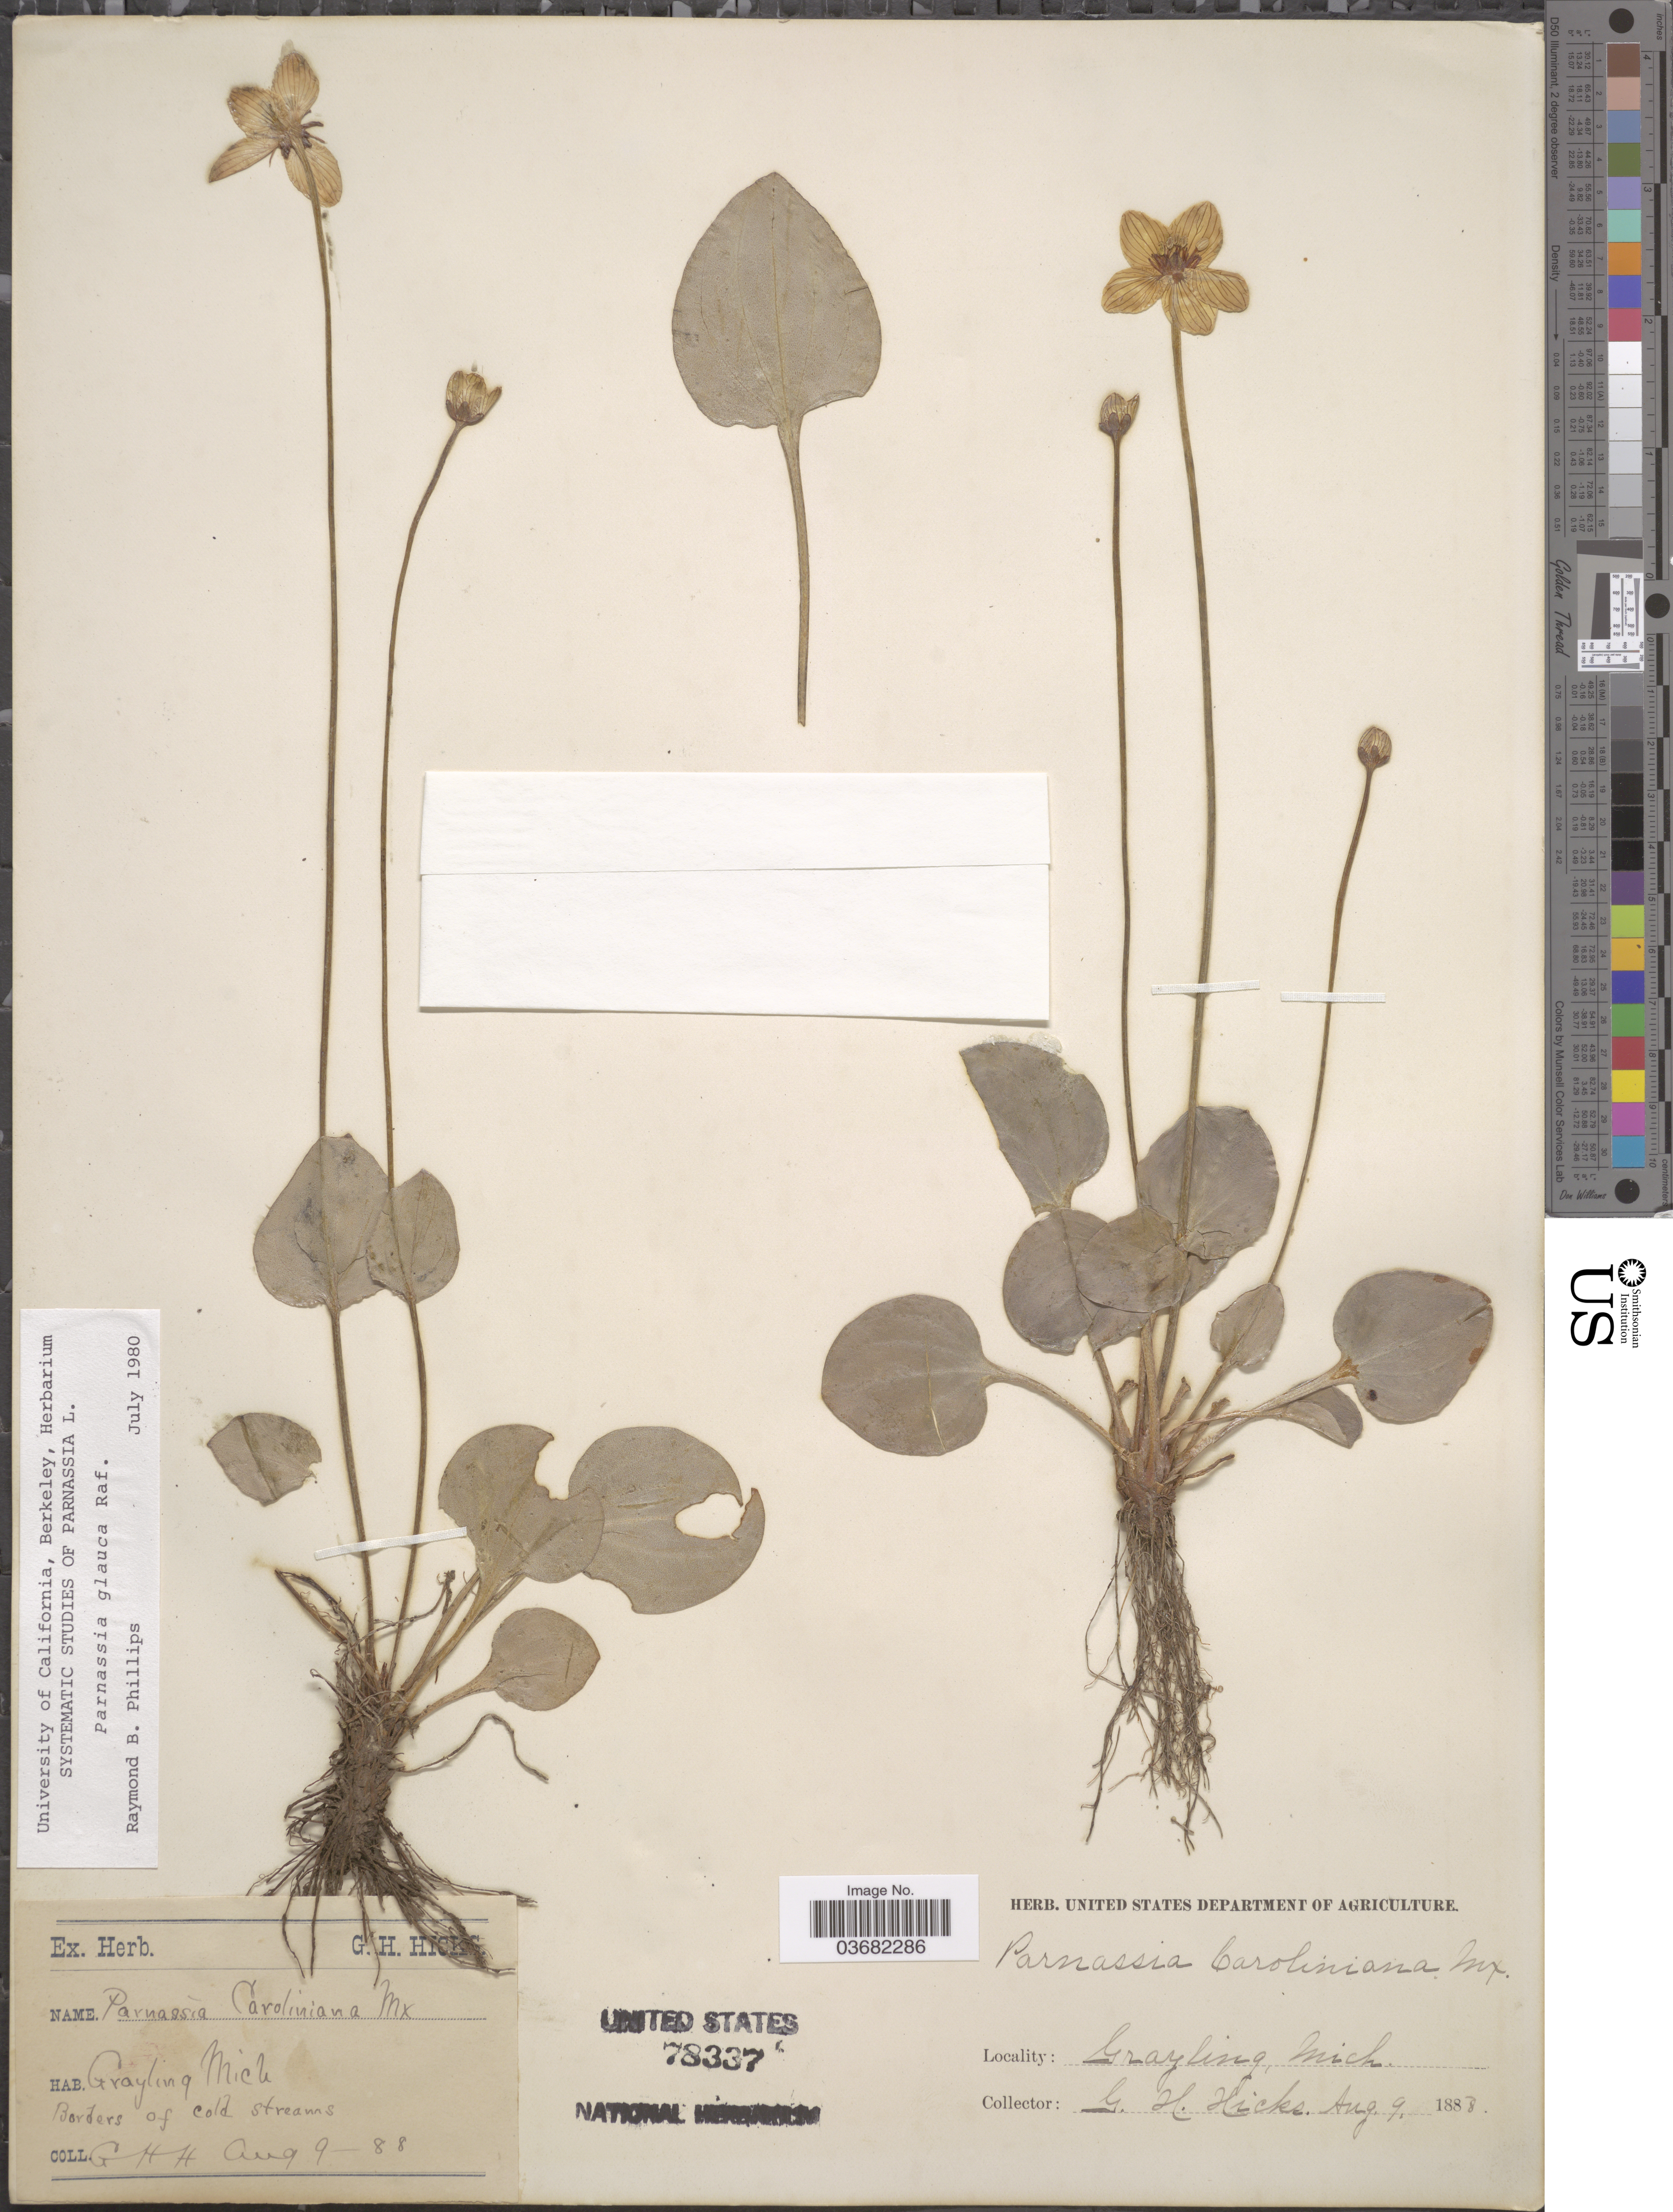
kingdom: Plantae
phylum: Tracheophyta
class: Magnoliopsida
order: Celastrales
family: Parnassiaceae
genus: Parnassia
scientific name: Parnassia glauca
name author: Raf.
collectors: G. Hicks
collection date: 1888-08-09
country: United States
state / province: Michigan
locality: Grayling. Borders of cold streams.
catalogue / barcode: US 78337